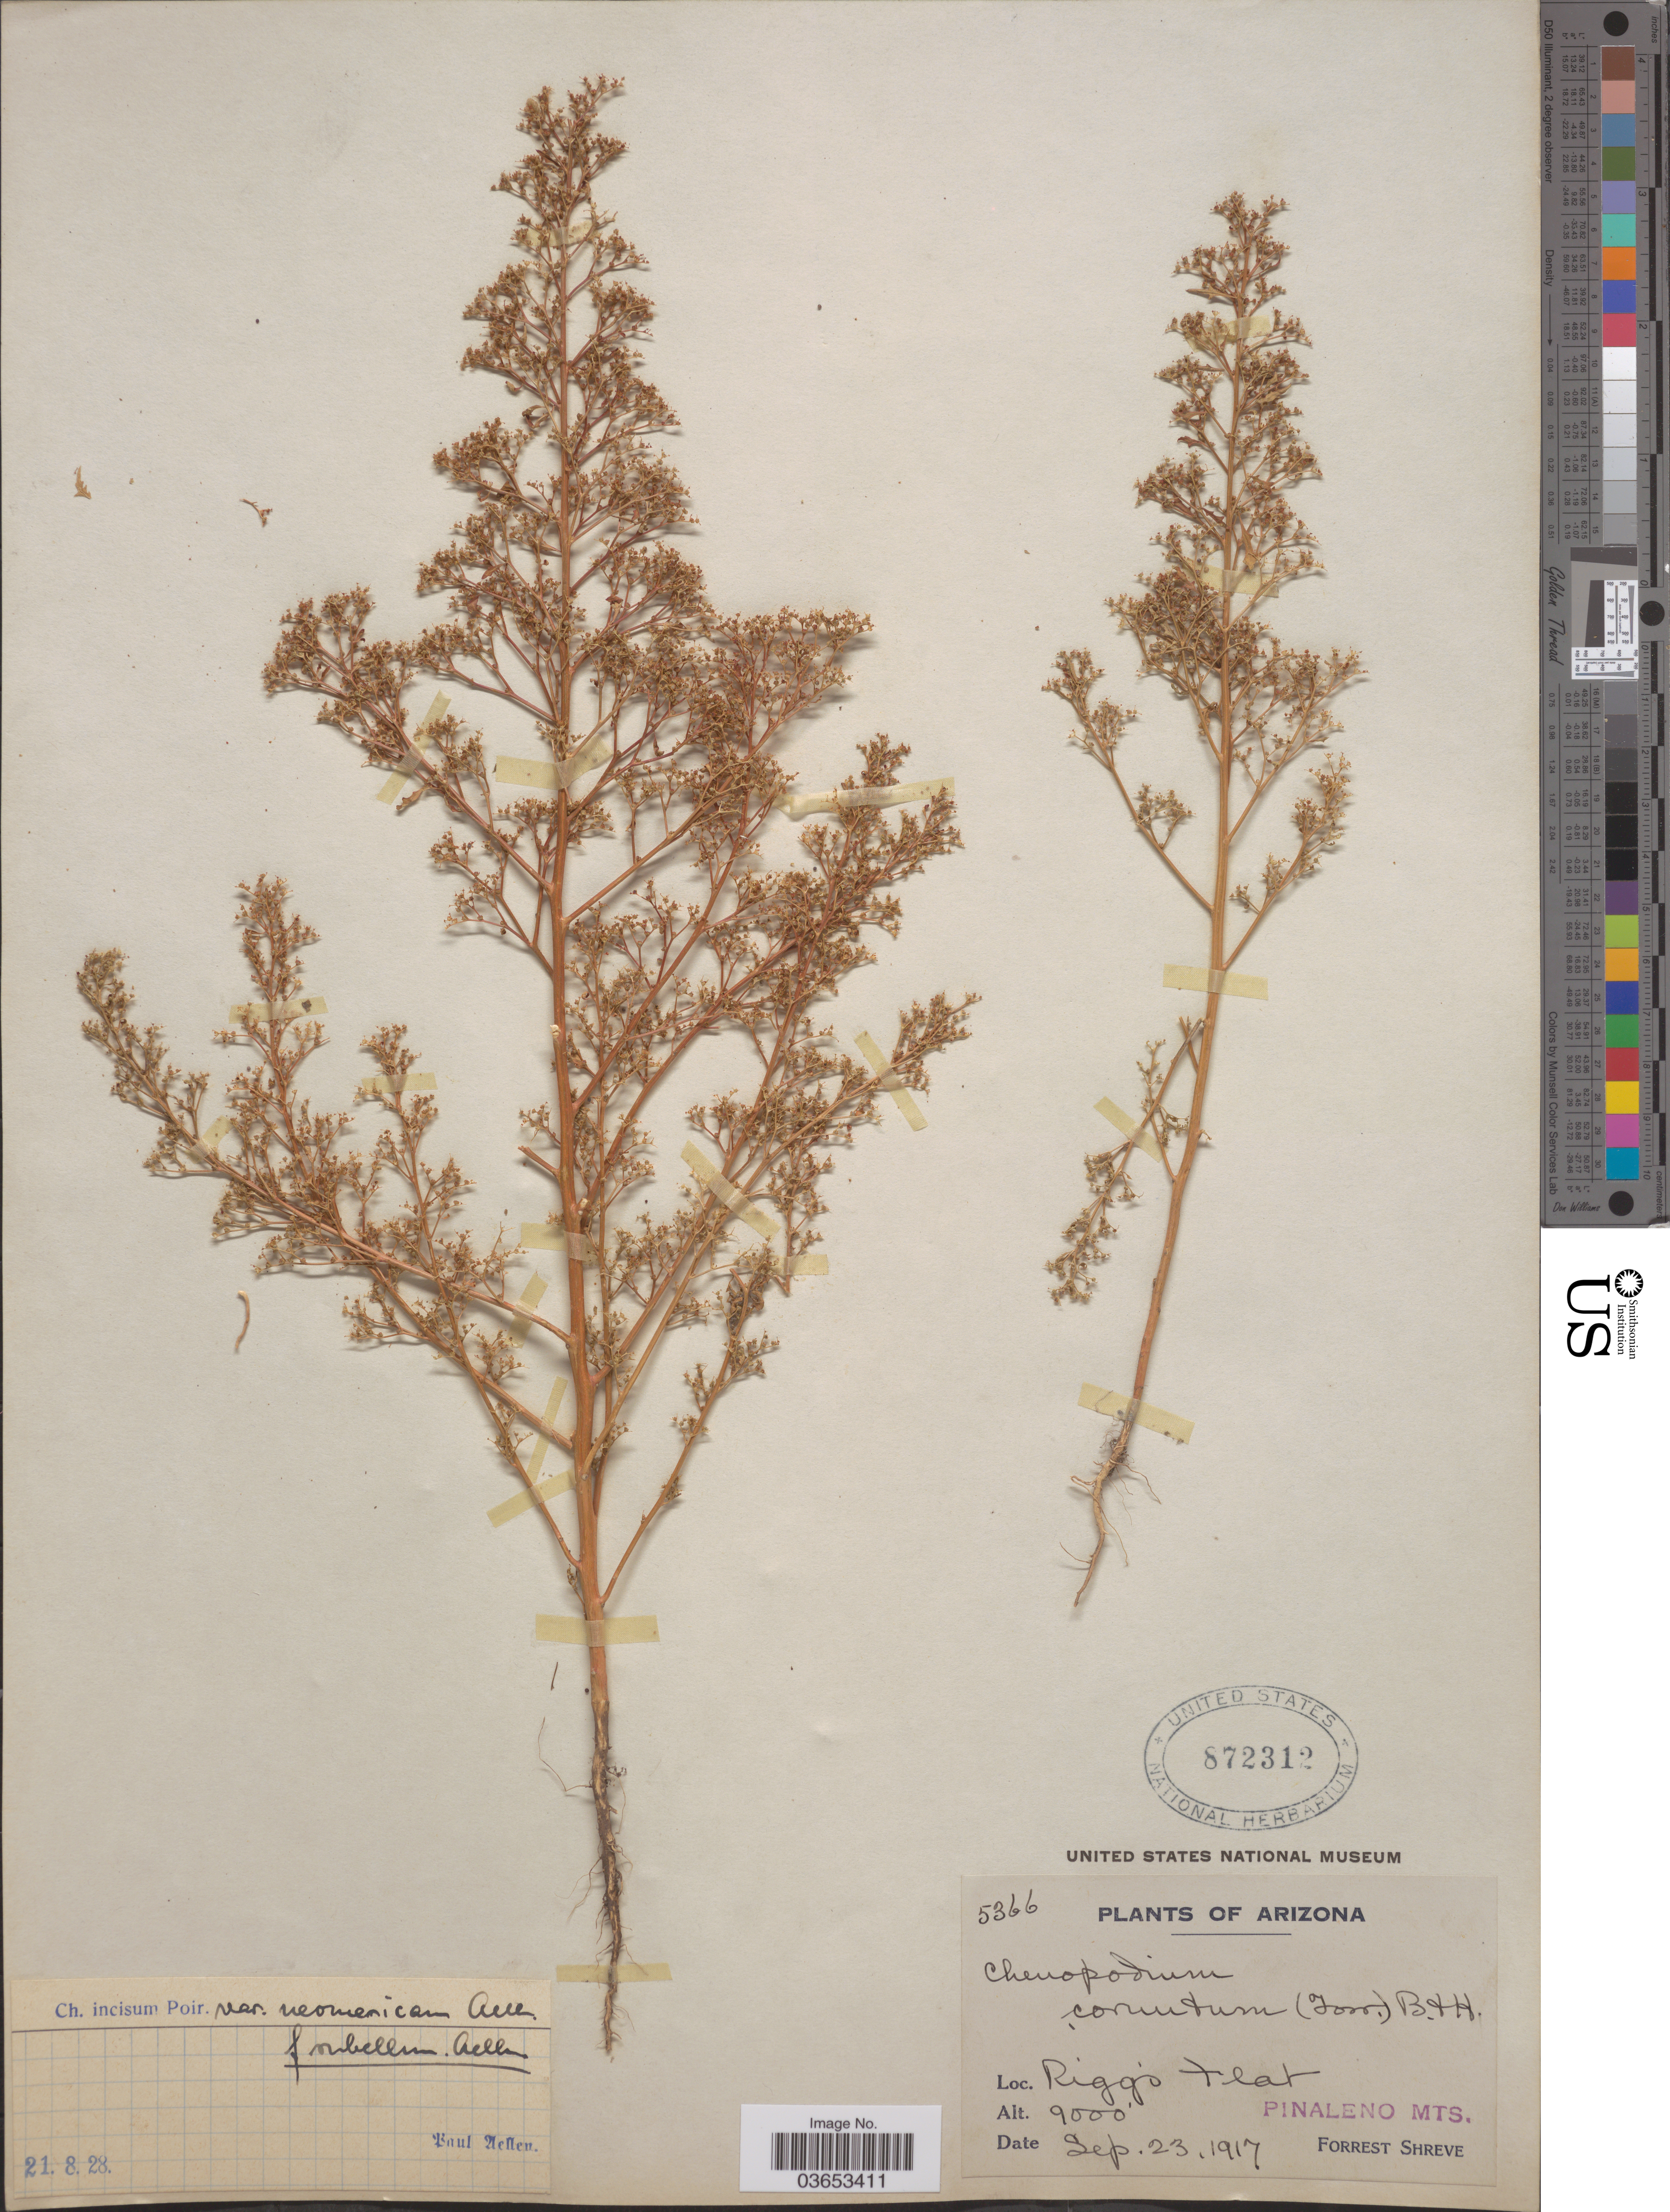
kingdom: Plantae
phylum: Tracheophyta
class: Magnoliopsida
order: Caryophyllales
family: Amaranthaceae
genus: Chenopodium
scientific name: Chenopodium incisum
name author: Poir.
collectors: F. Shreve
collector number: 5366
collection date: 1917-09-23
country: United States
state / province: Arizona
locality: Rigg's Flat. Pinaleno Mts.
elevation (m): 2743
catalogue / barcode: US 872312